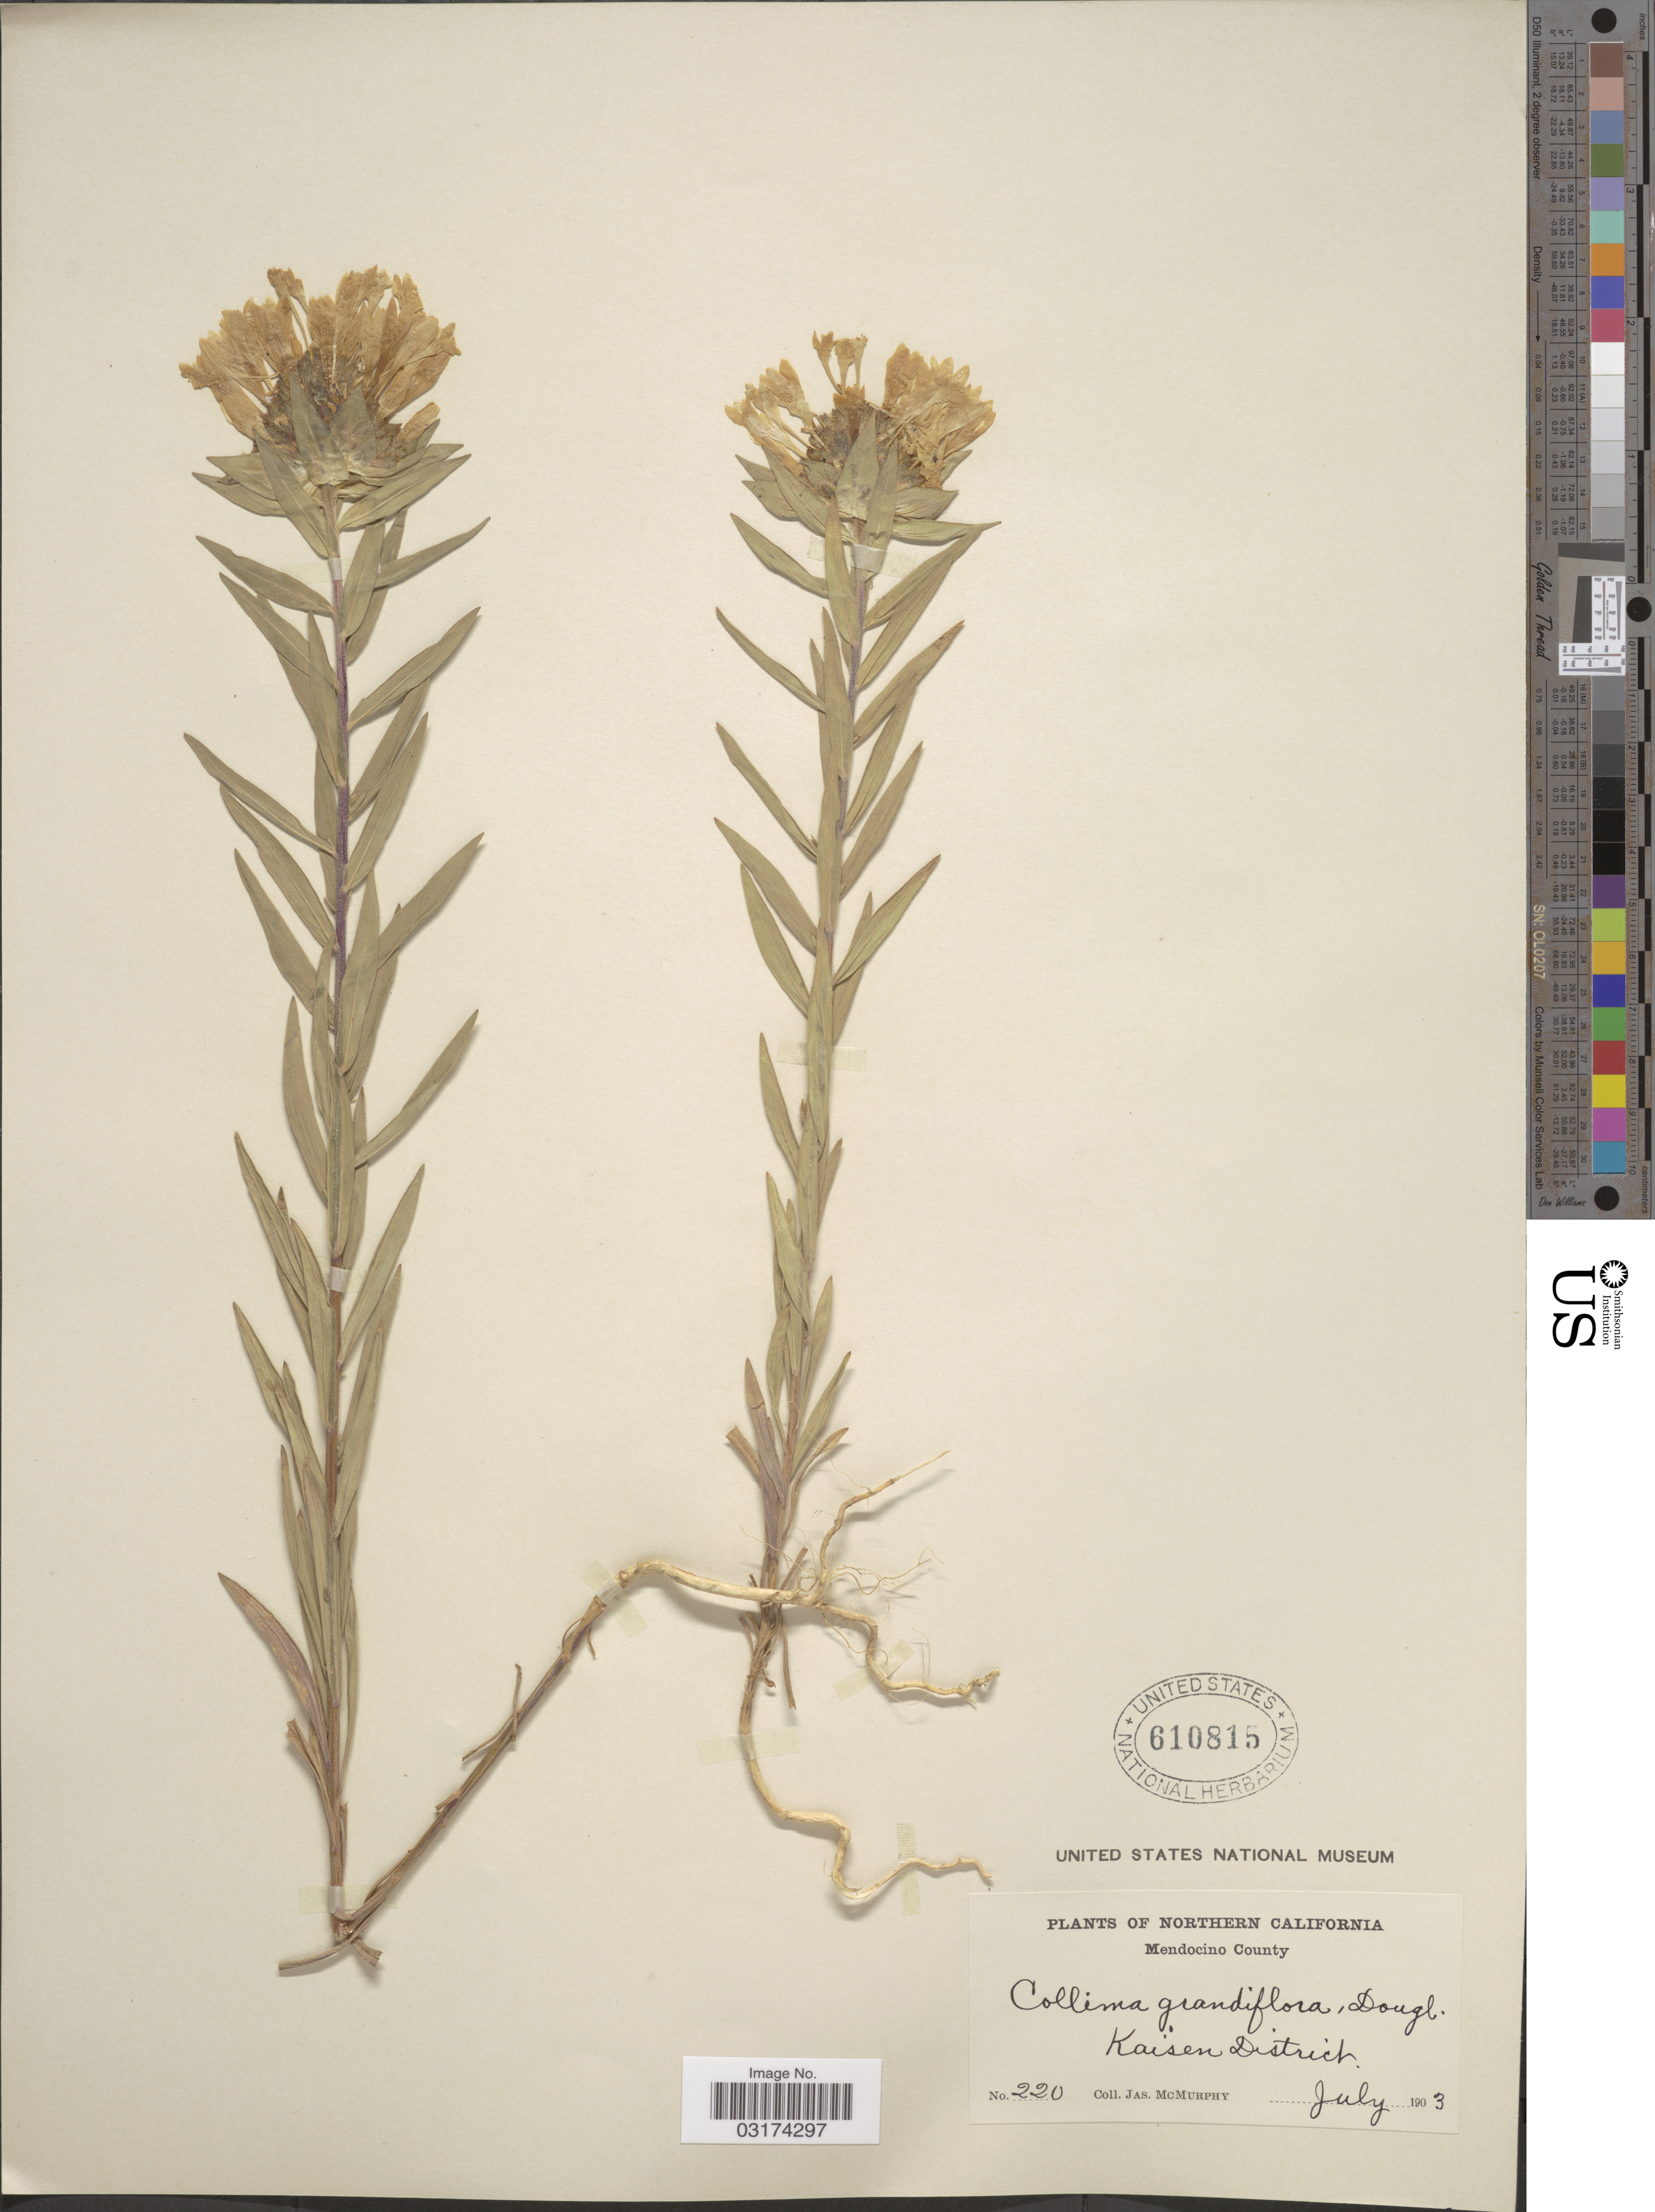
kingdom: Plantae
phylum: Tracheophyta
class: Magnoliopsida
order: Ericales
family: Polemoniaceae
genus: Collomia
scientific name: Collomia grandiflora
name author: Douglas ex Lindl.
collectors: J. McMurphy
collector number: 220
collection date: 1903-07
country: United States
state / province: California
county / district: Mendocino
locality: Northern California. Mendocino County. Kaisen District.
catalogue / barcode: US 610815